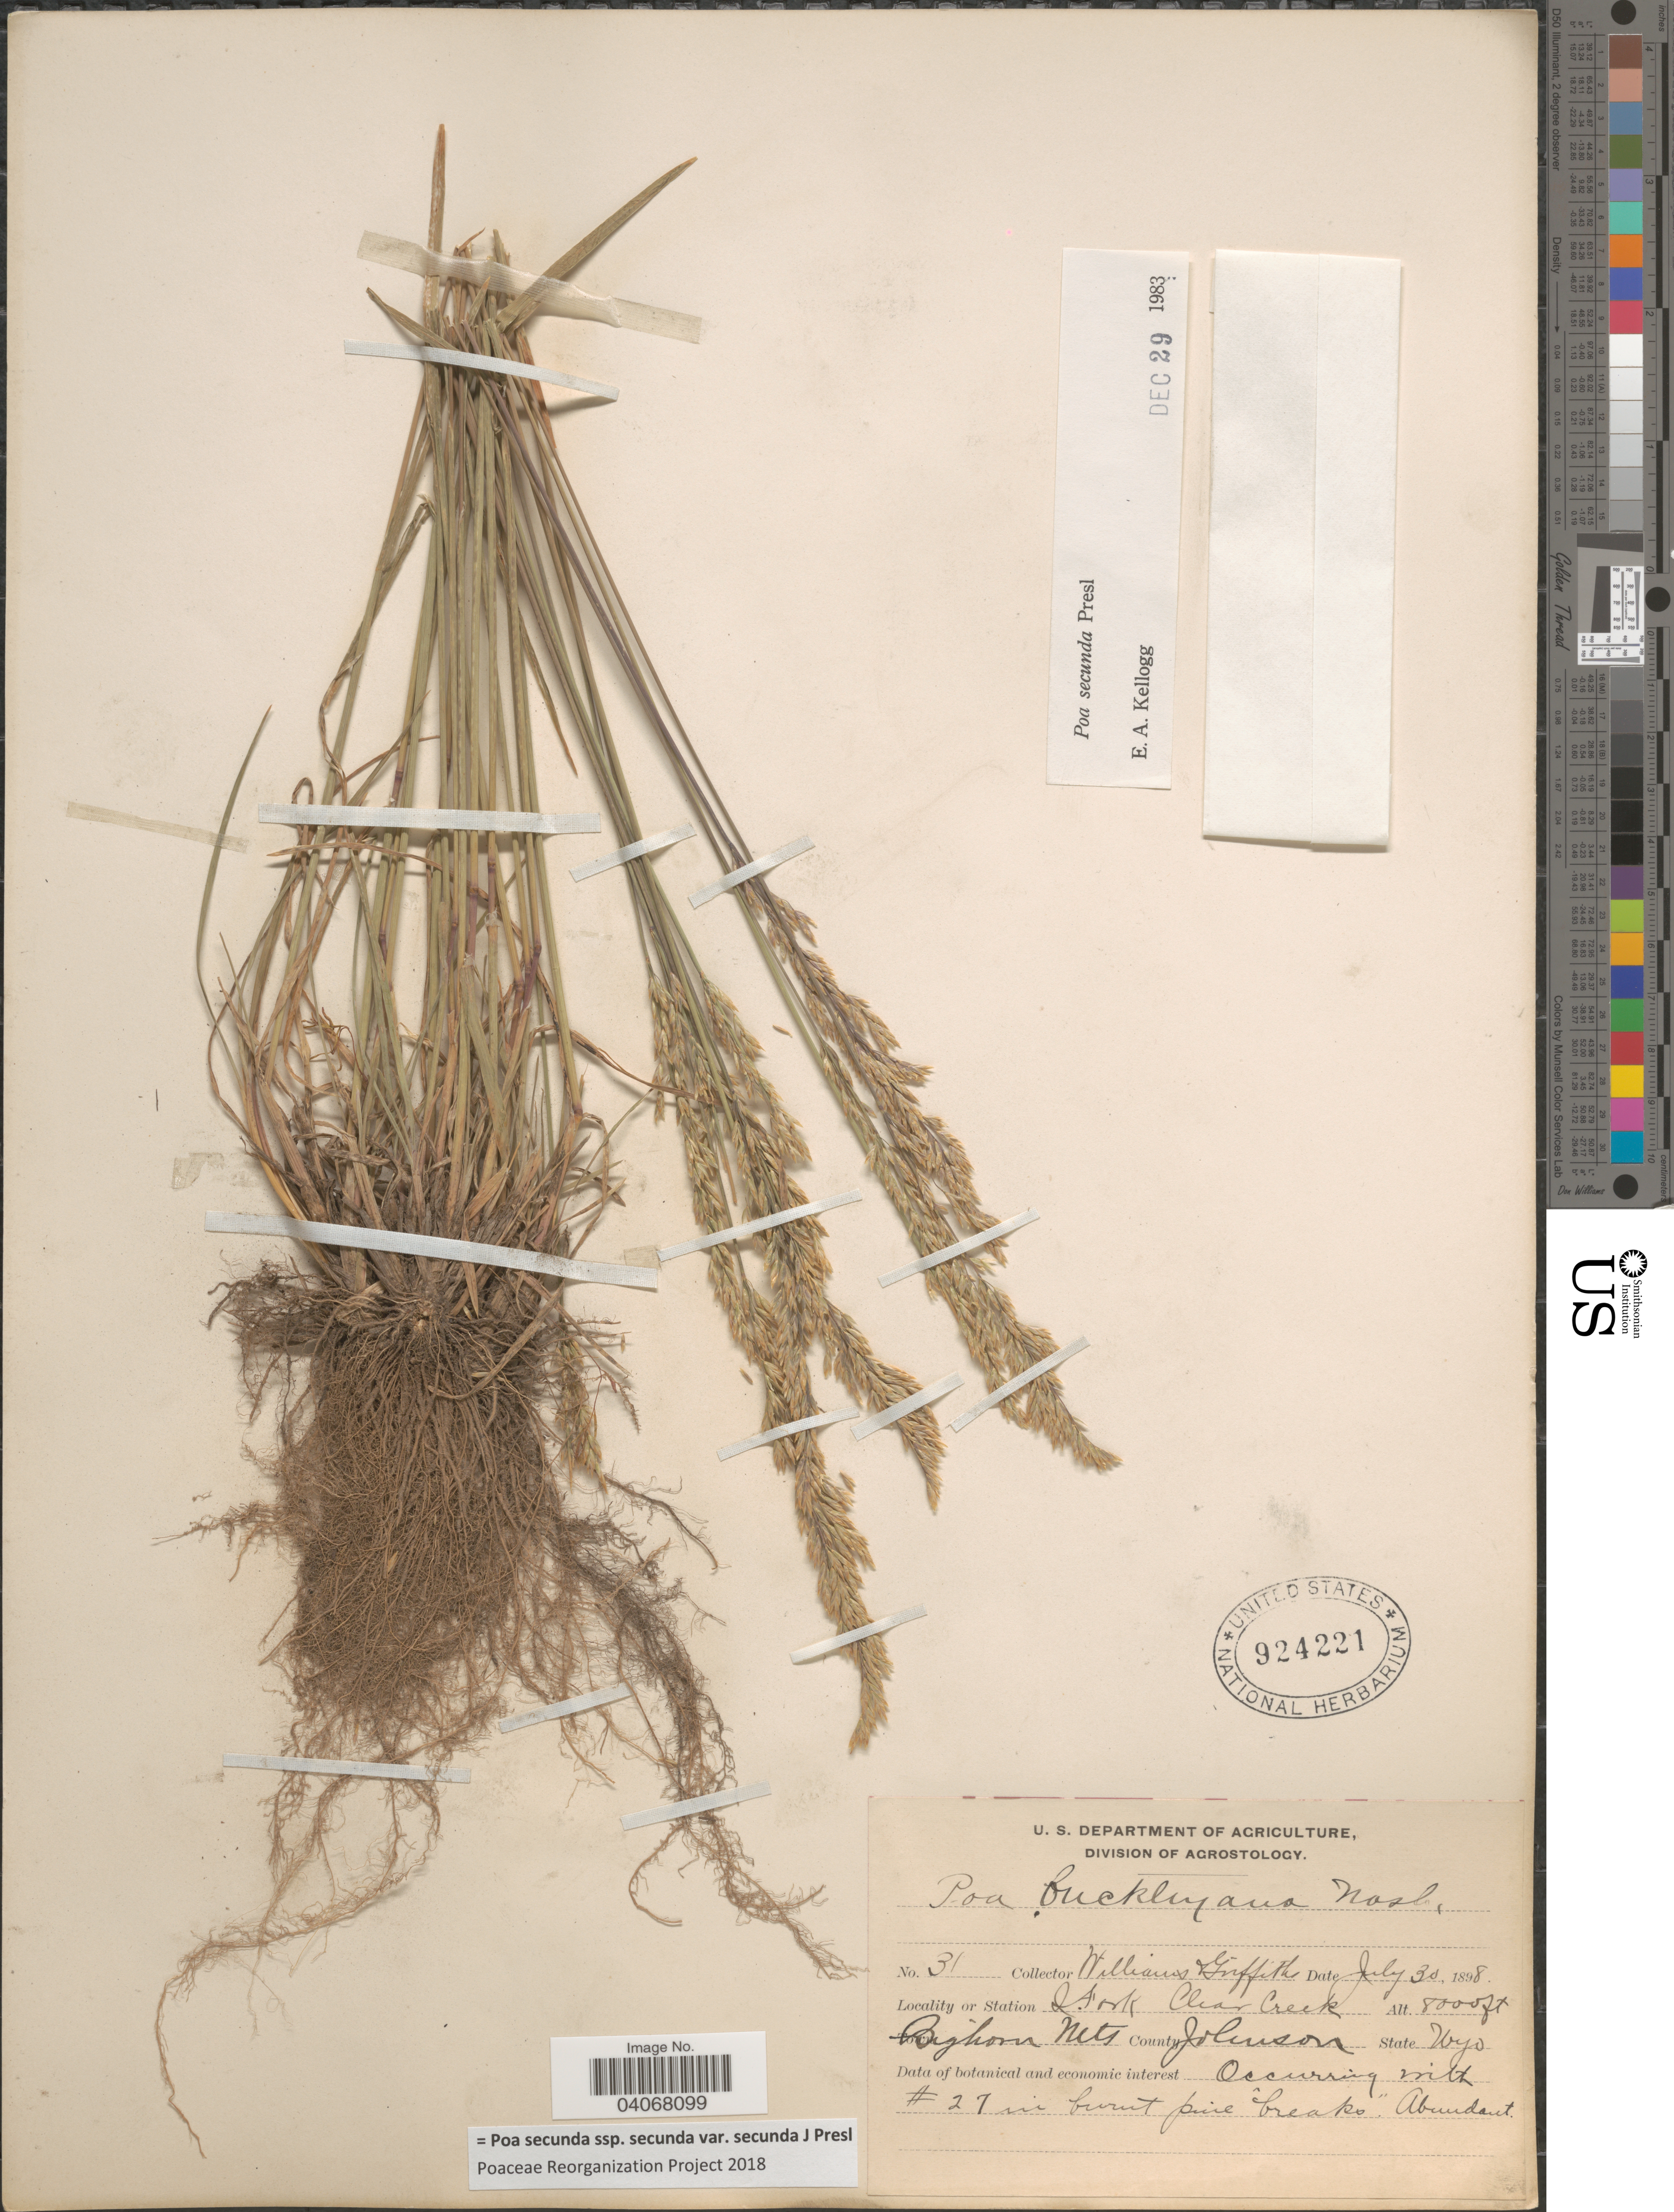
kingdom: Plantae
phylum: Tracheophyta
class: Liliopsida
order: Poales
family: Poaceae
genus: Poa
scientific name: Poa secunda subsp. secunda var. secunda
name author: J. Presl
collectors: -- Williams & -. Griffith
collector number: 31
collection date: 1898-07-30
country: United States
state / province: Wyoming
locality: S. Fork Clear Creek. Bighorn Mts. County Johnson.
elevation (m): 2438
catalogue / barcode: US 924221